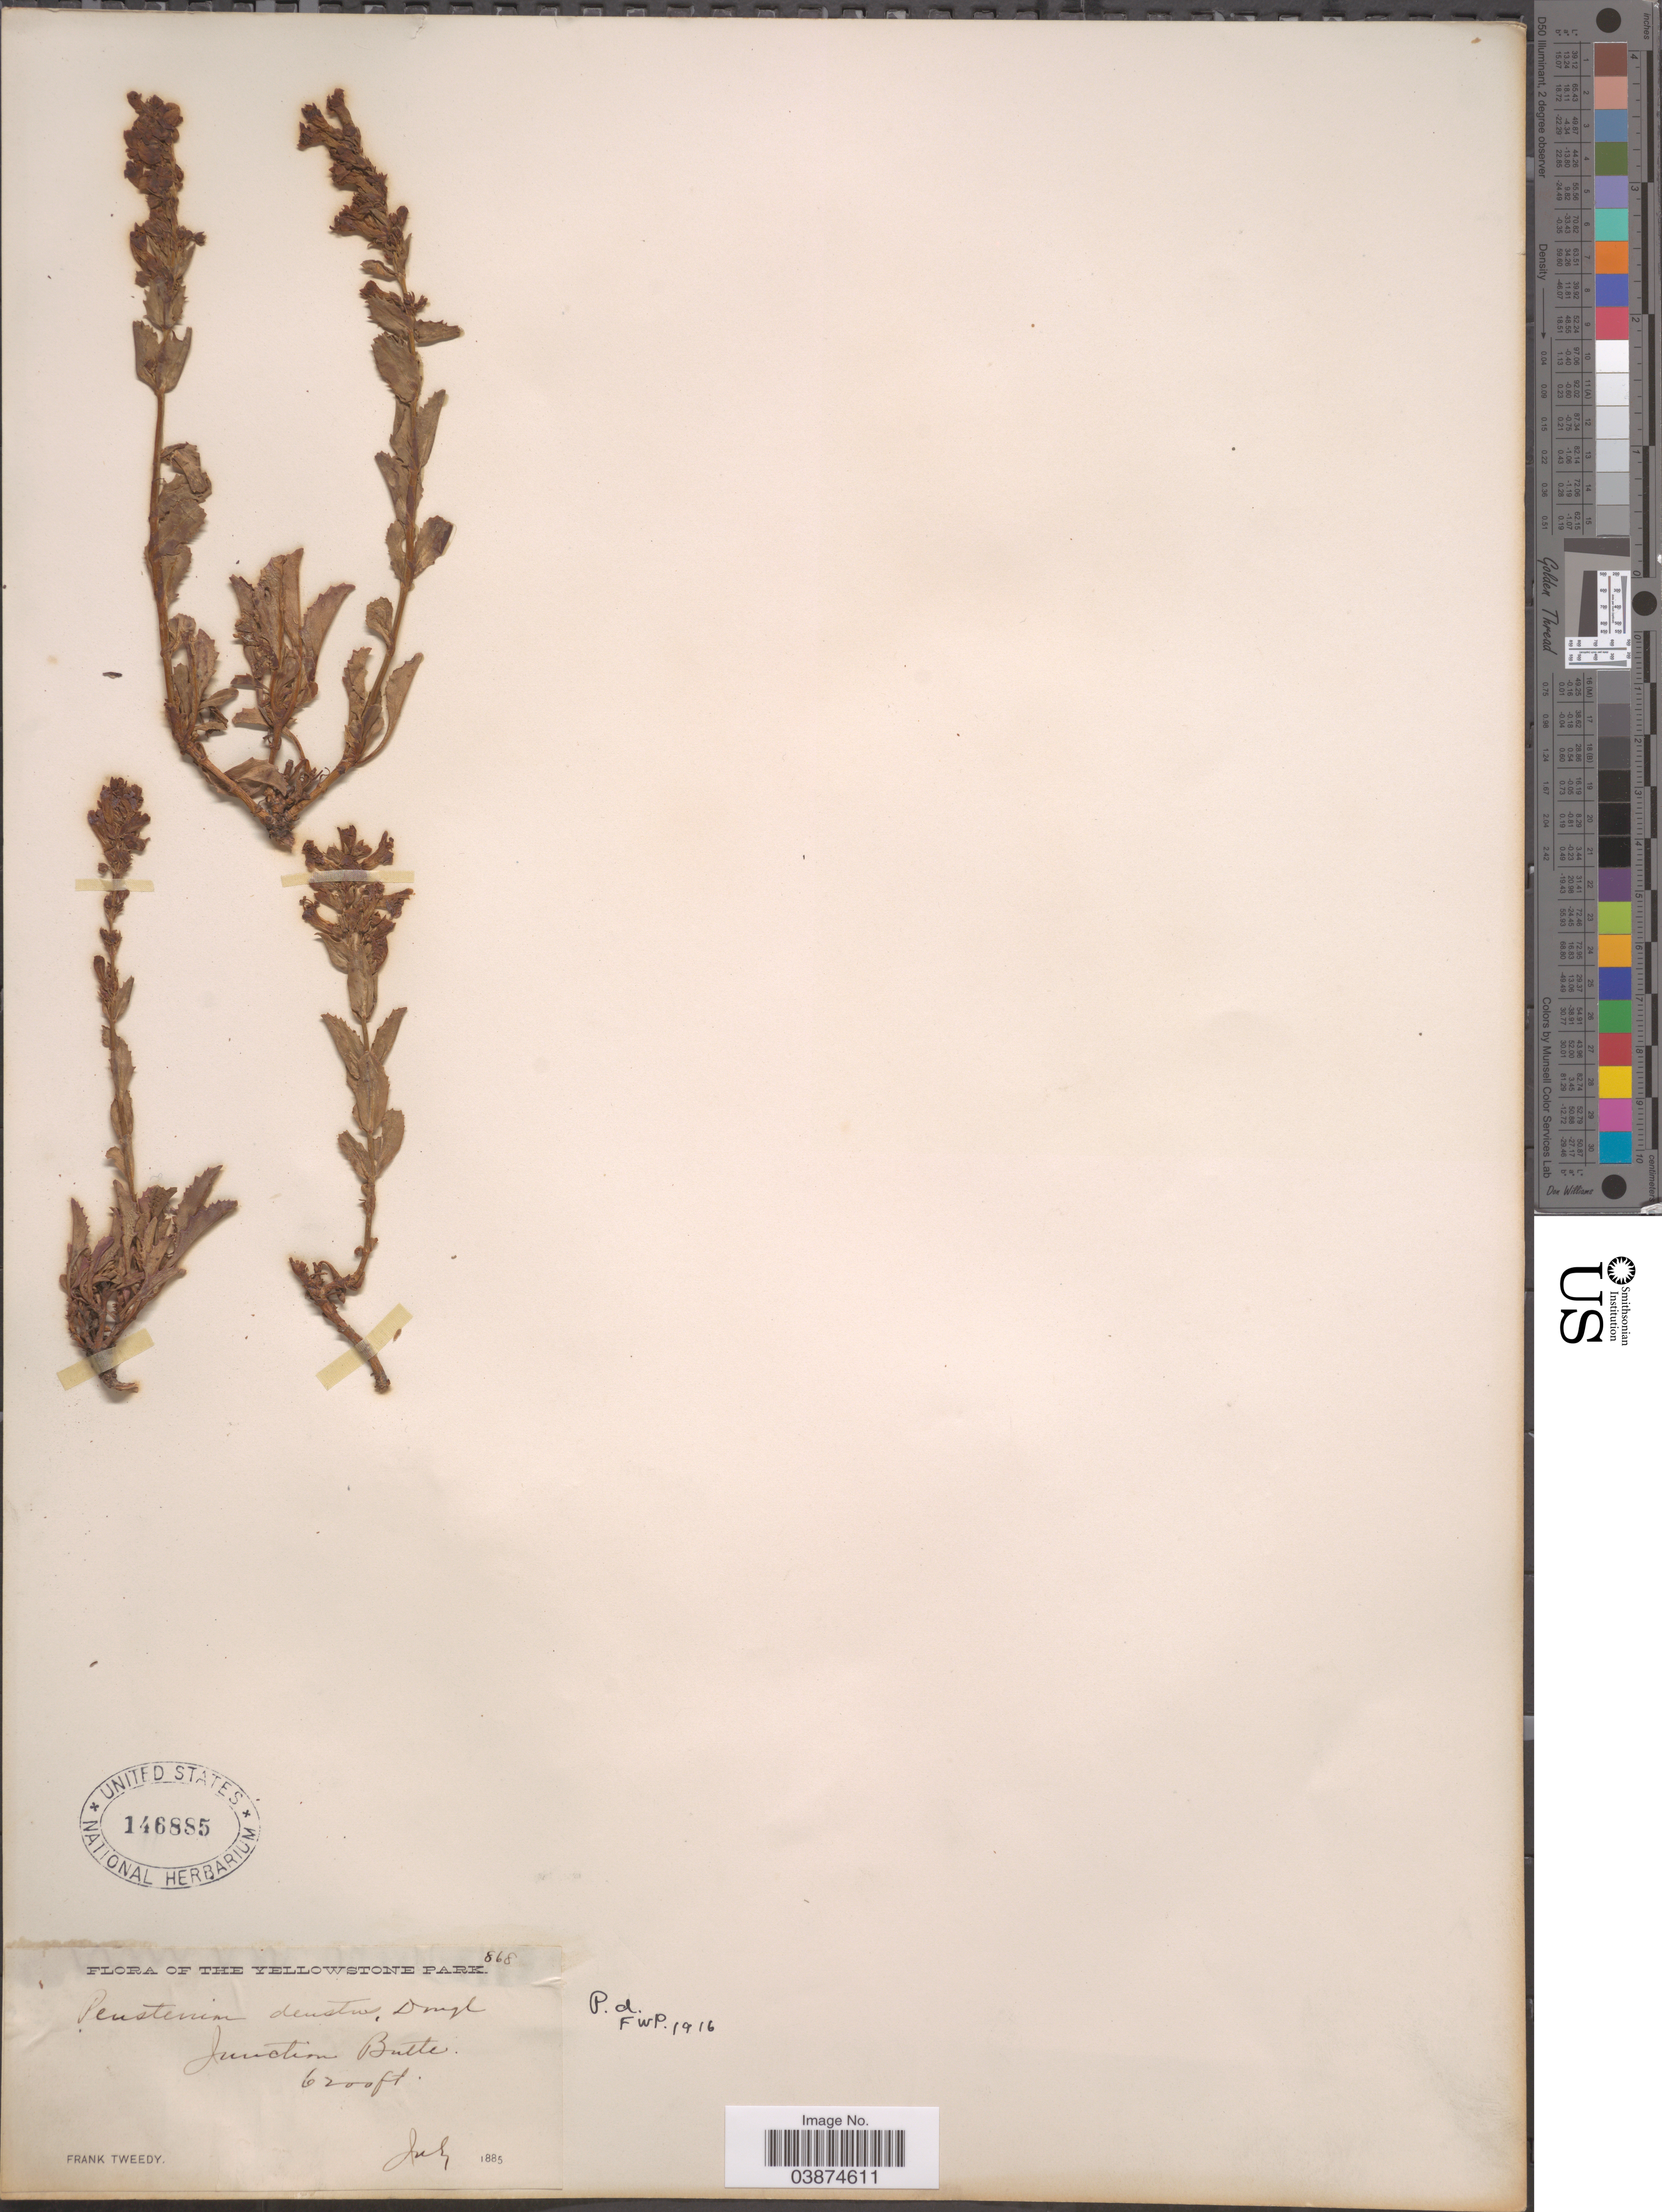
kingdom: Plantae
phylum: Tracheophyta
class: Magnoliopsida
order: Lamiales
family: Plantaginaceae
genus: Penstemon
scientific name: Penstemon deustus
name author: Douglas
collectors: F. Tweedy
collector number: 868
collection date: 1885-07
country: United States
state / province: Wyoming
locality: The Yellowstone Park. Junction Butte.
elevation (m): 1890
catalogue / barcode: US 146885